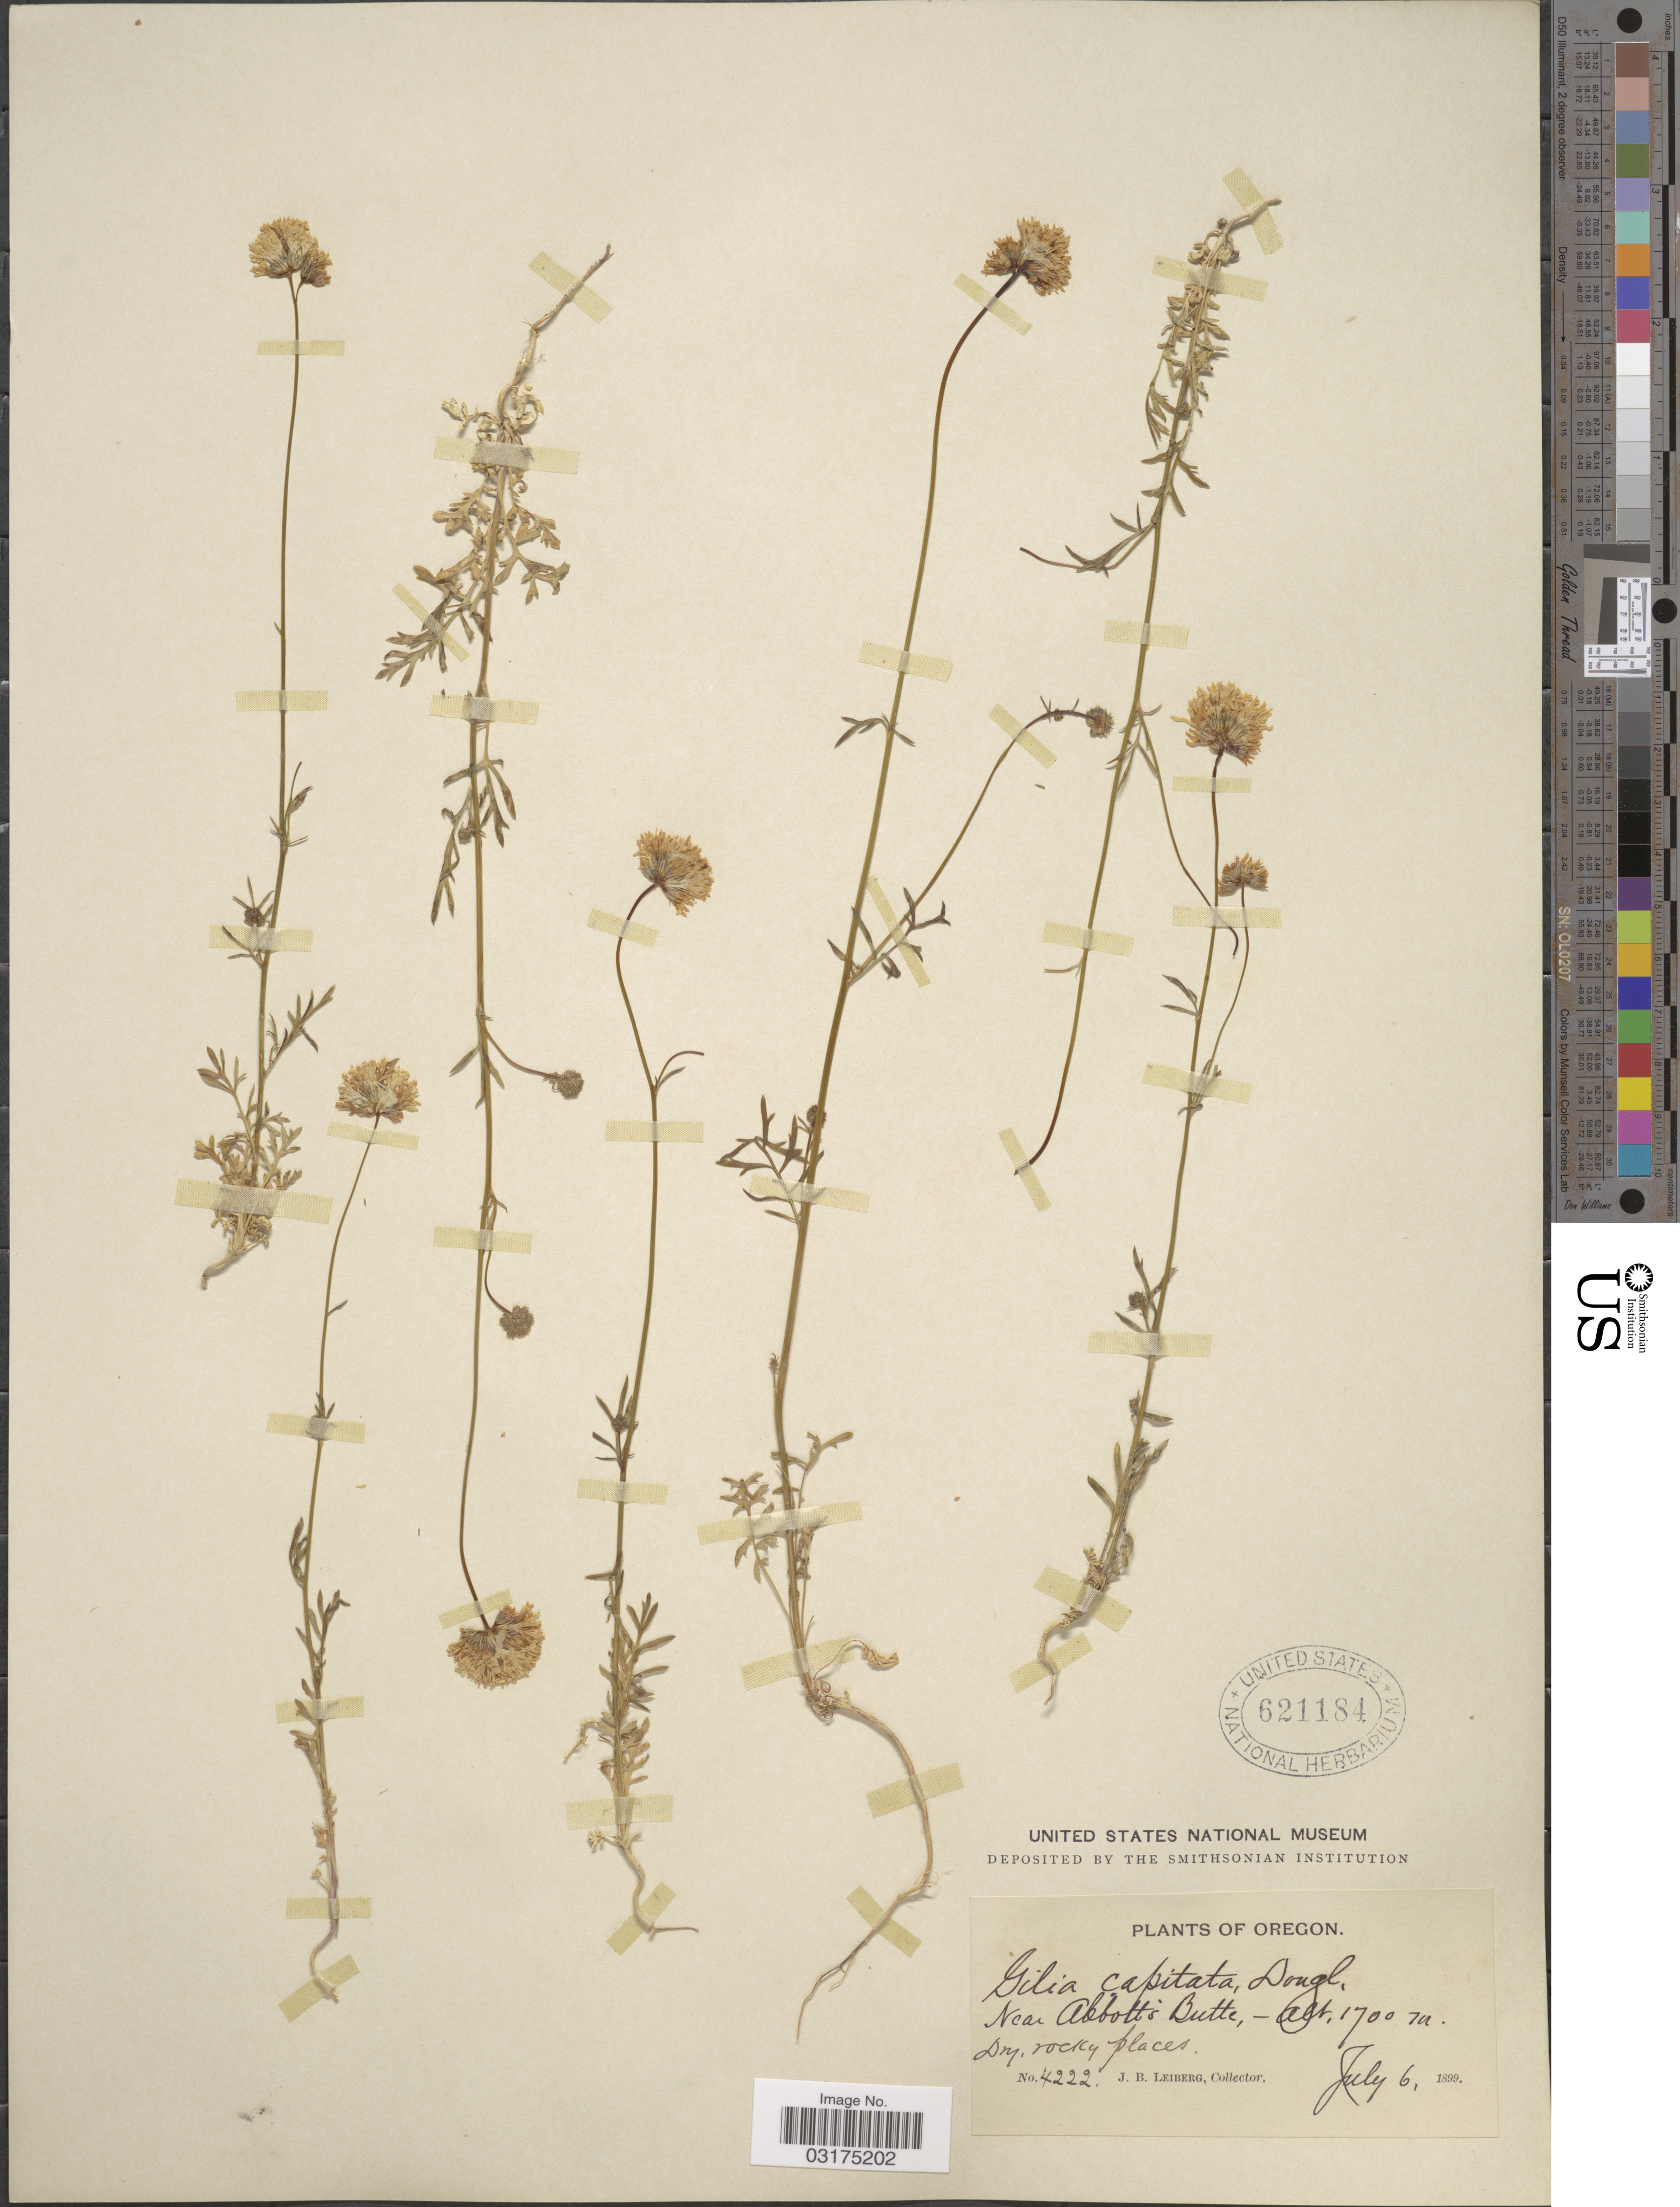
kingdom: Plantae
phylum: Tracheophyta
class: Magnoliopsida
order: Ericales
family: Polemoniaceae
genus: Gilia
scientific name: Gilia capitata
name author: Sims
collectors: J. B. Leiberg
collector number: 4222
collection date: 1899-07-06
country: United States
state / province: Oregon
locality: Near Abbott's Butte.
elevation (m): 1700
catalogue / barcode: US 621184